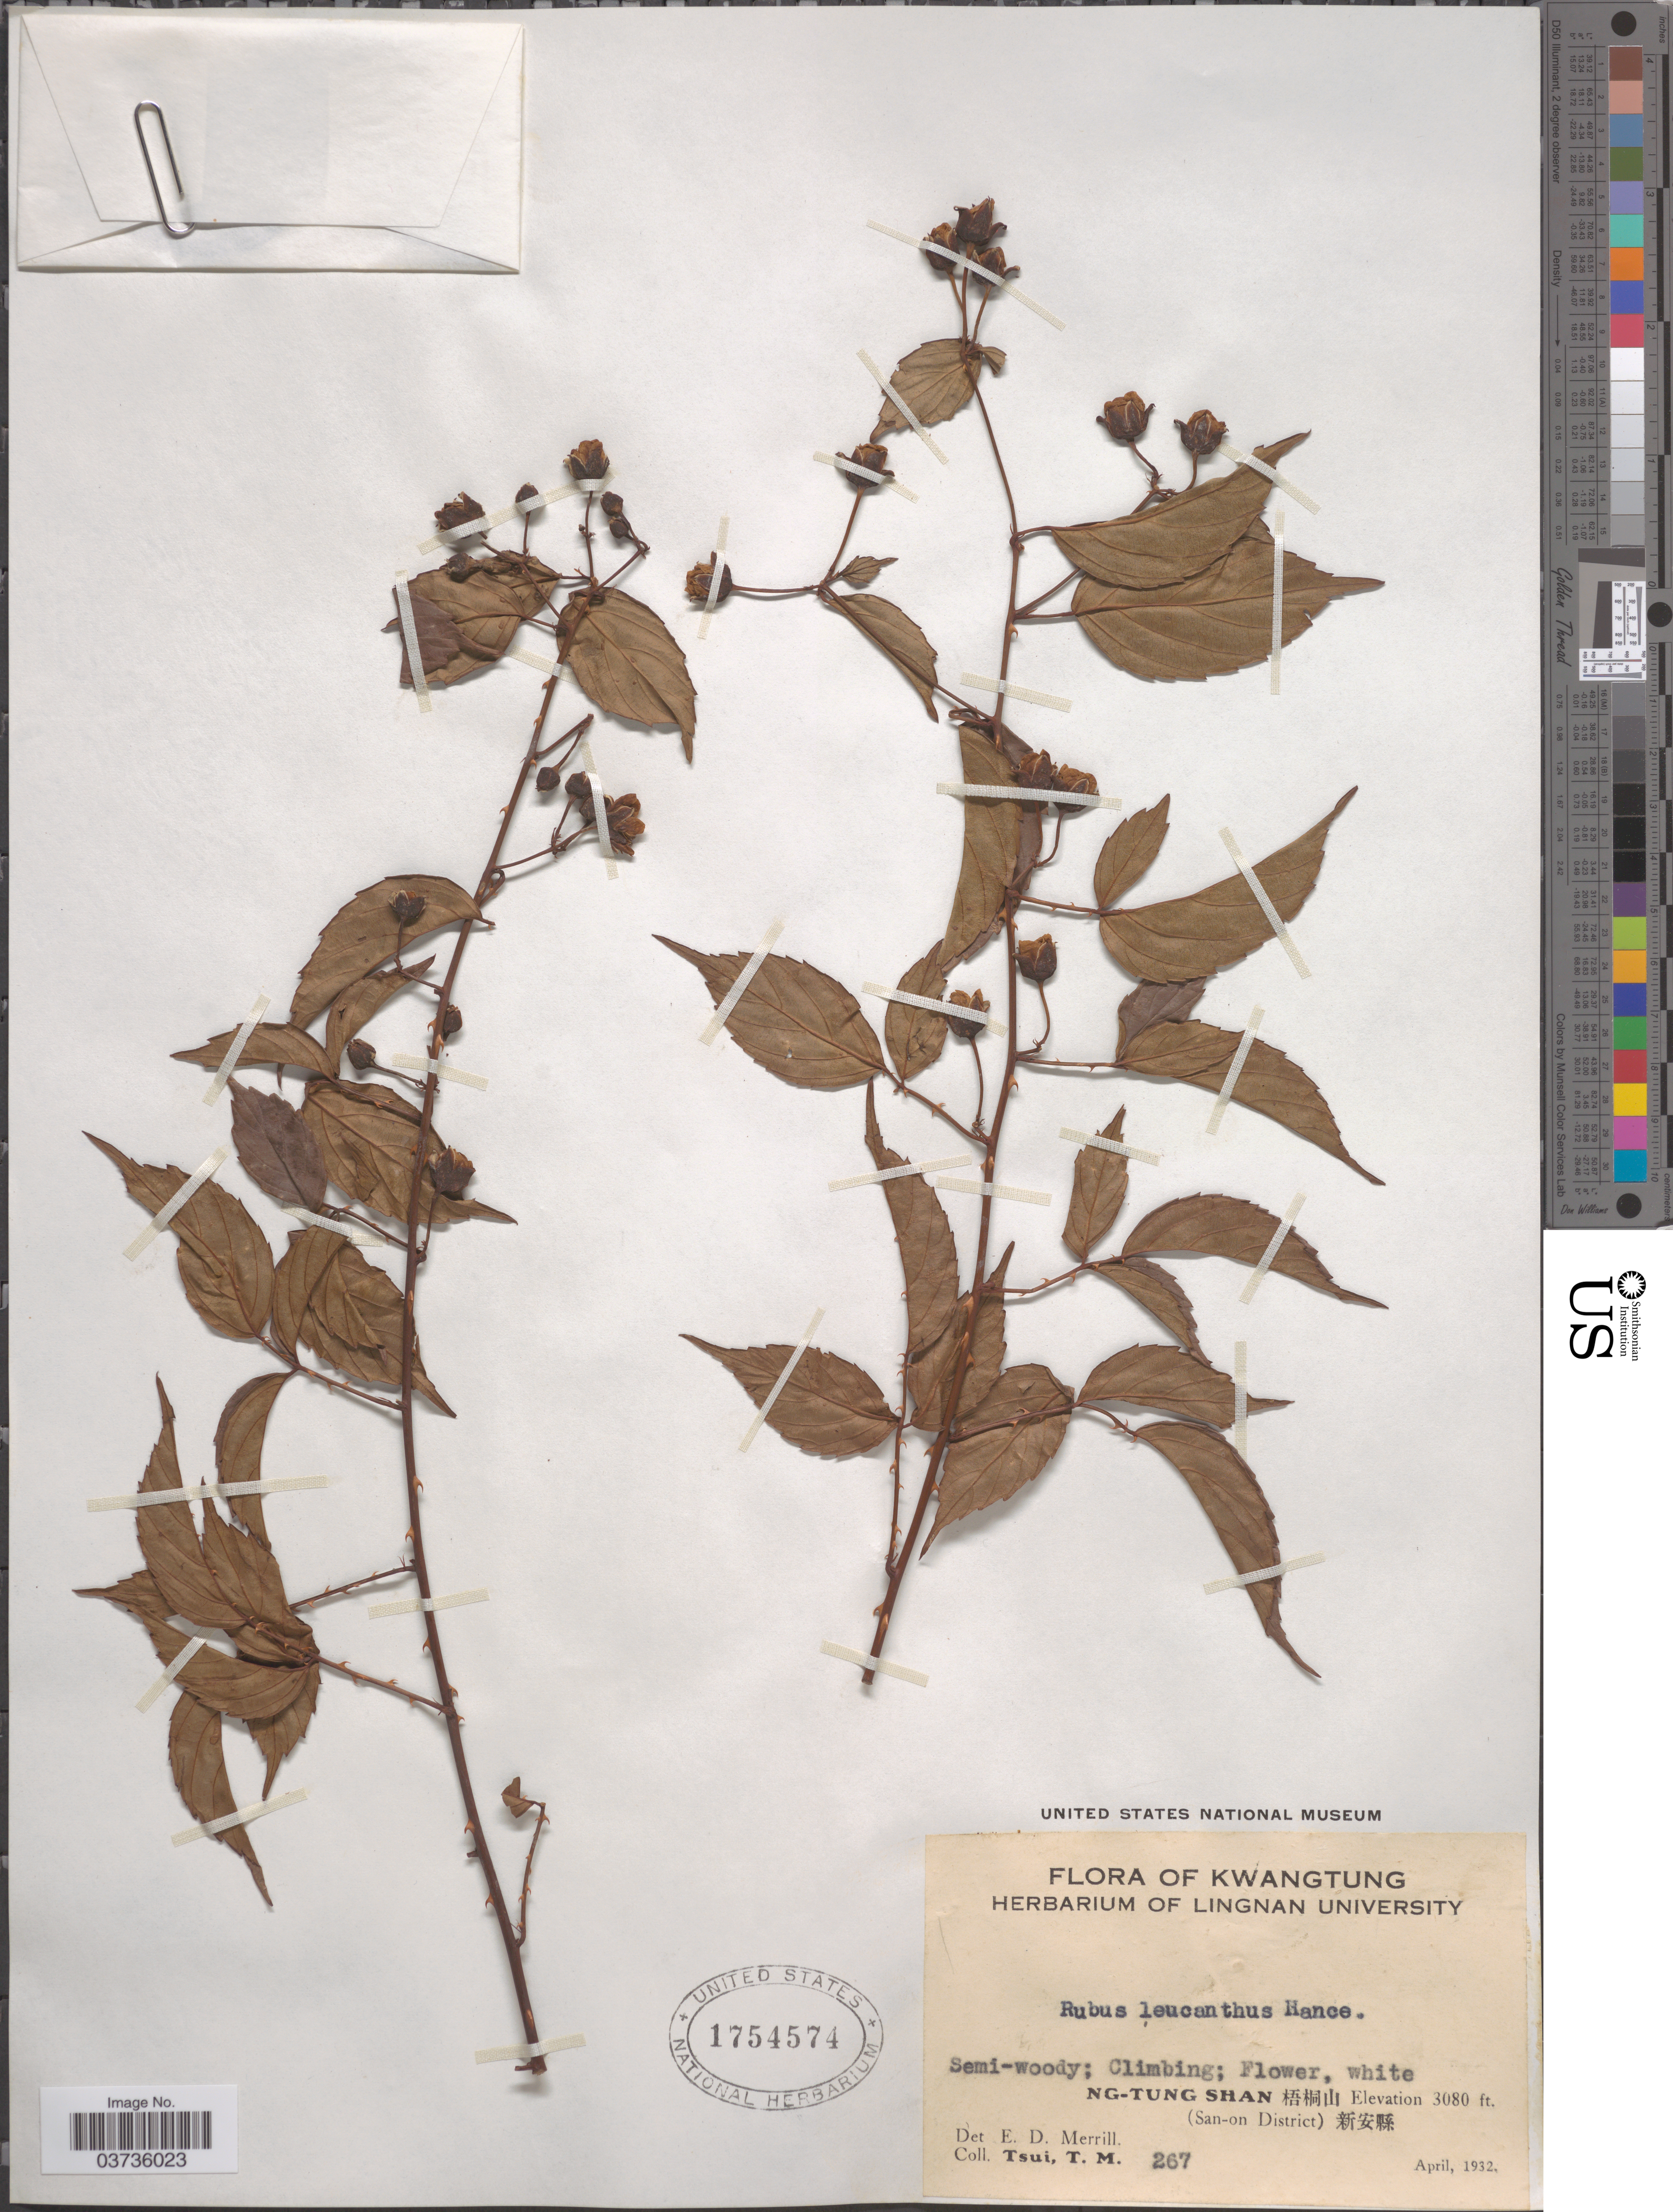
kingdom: Plantae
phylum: Tracheophyta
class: Magnoliopsida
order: Rosales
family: Rosaceae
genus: Rubus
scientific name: Rubus leucanthus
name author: Hance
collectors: T. Tsui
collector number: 267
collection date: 1932-04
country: China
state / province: Guangdong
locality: Kwangtung. Ng-Tung Shan X. (Sa-on District) X.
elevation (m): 939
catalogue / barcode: US 1754574